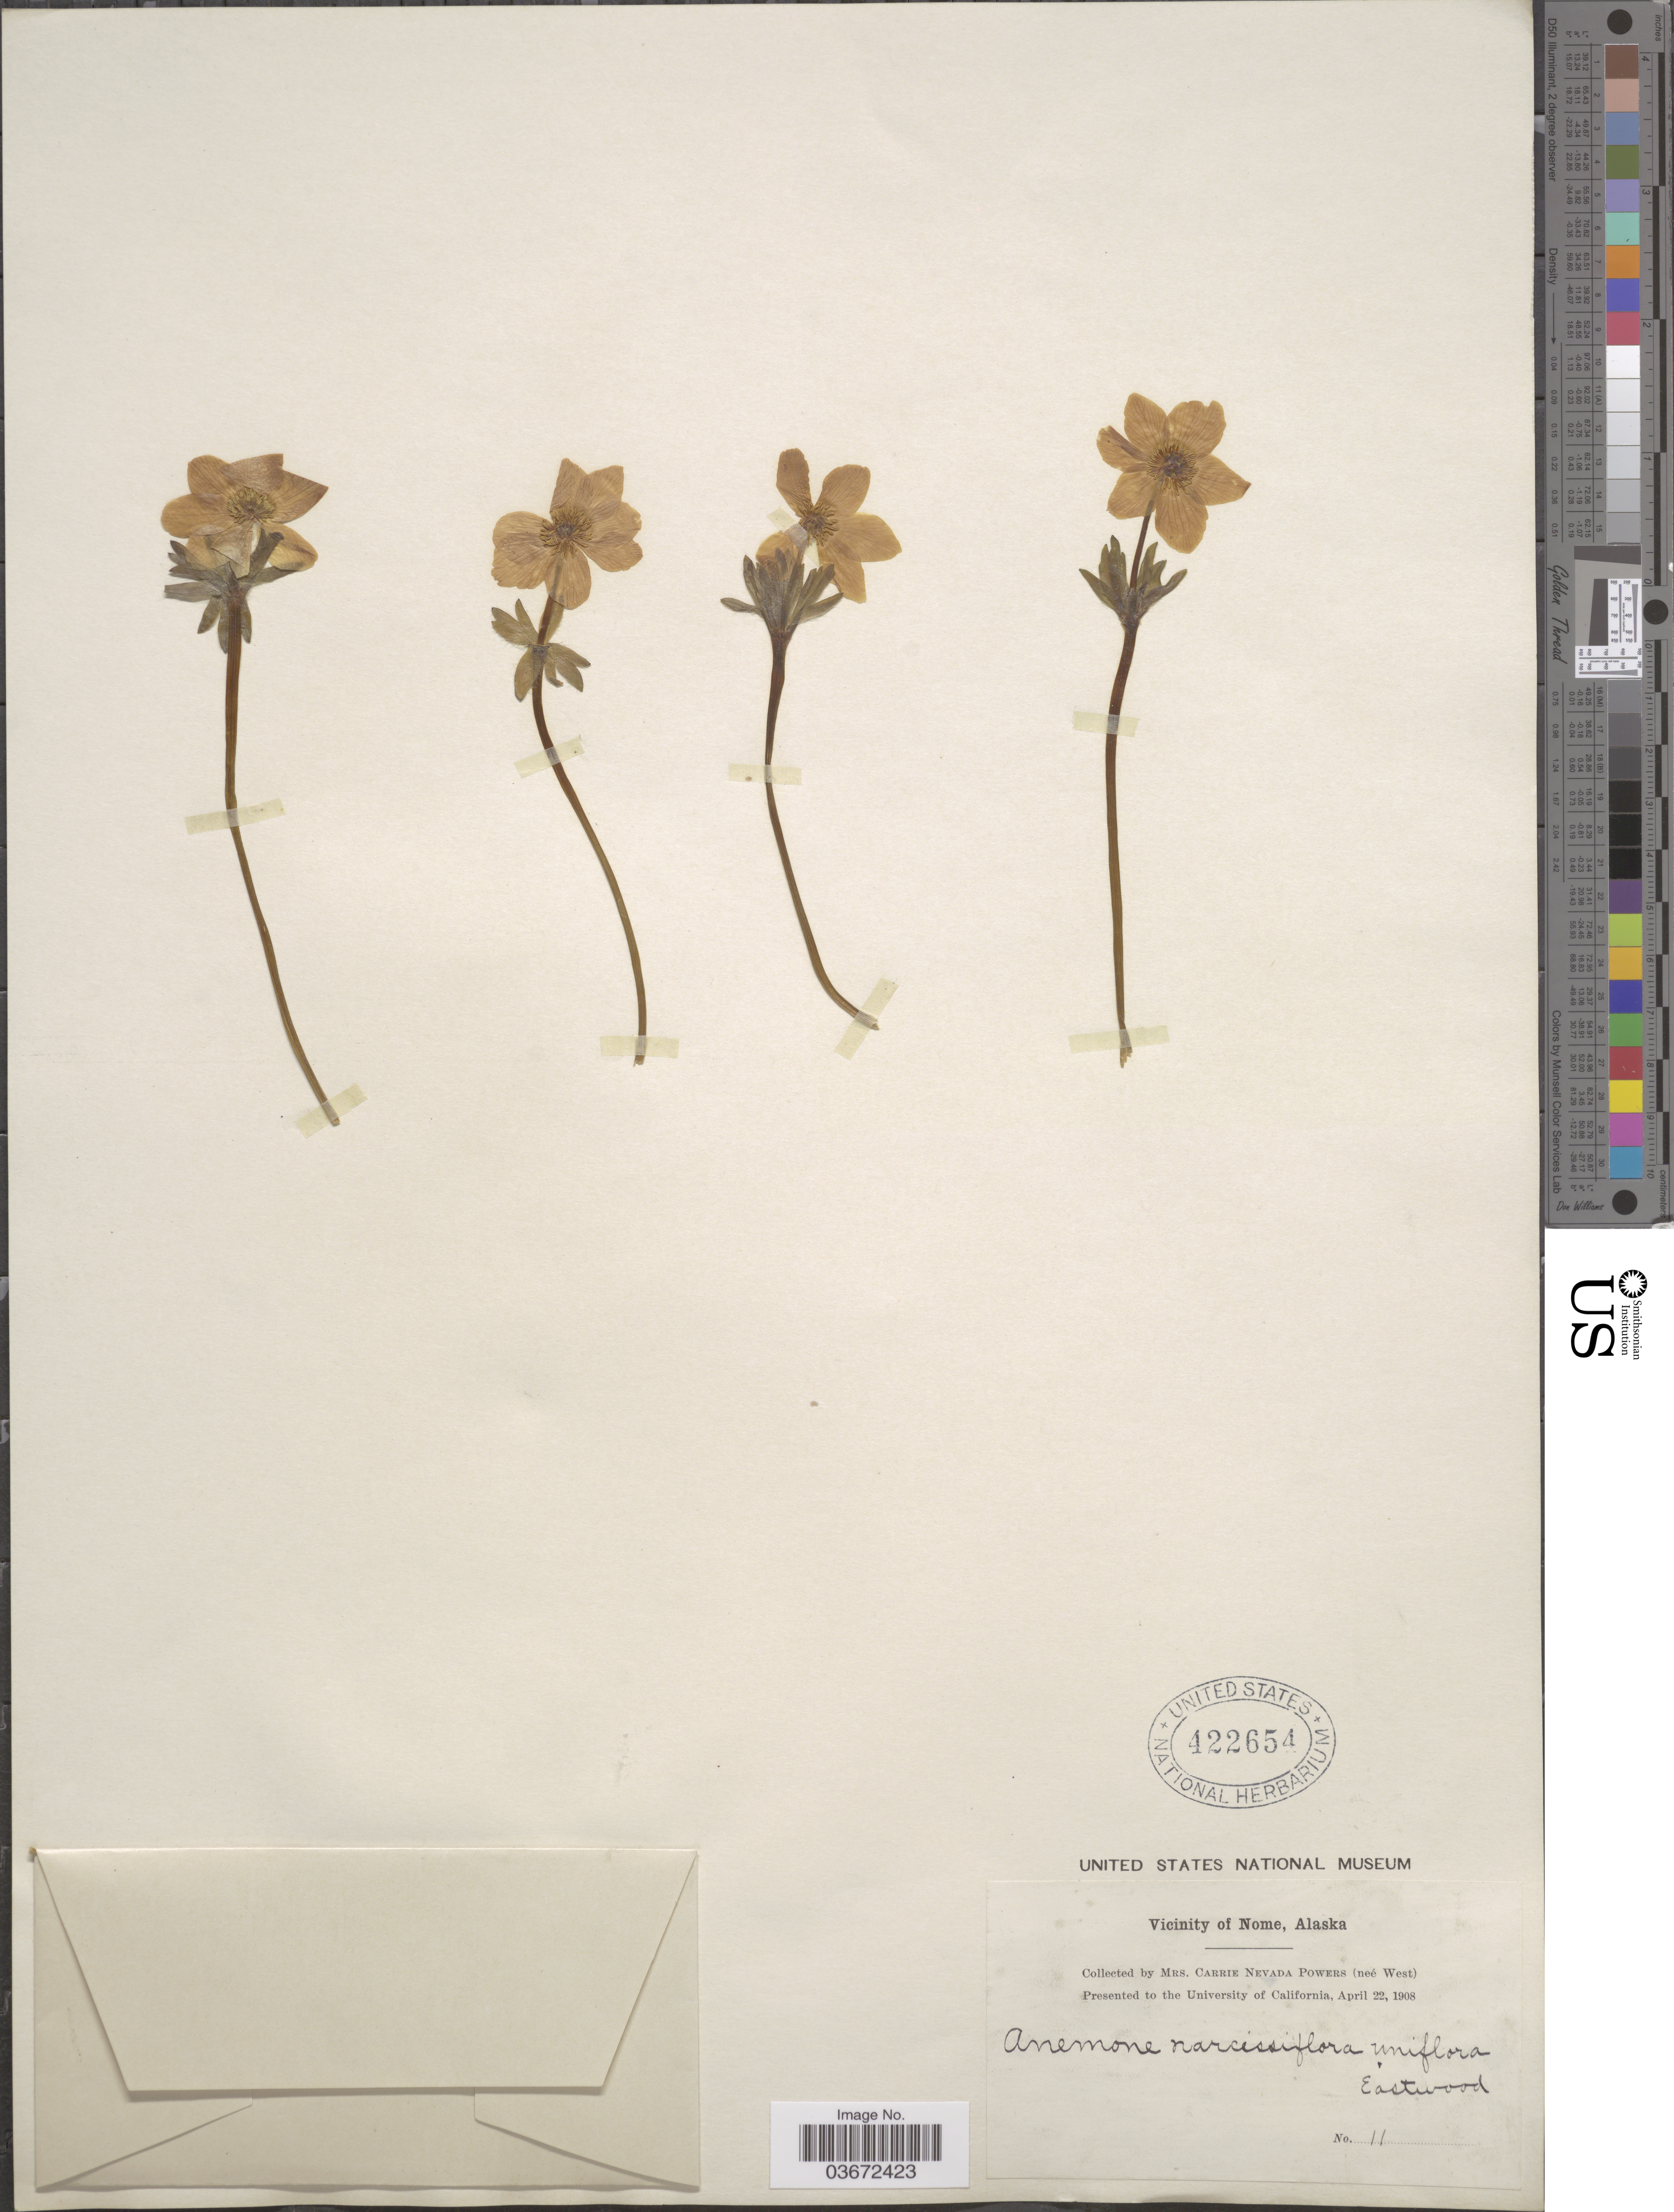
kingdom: Plantae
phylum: Tracheophyta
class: Magnoliopsida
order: Ranunculales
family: Ranunculaceae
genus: Anemone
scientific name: Anemone narcissiflora var. uniflora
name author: Eastw.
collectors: C. Powers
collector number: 11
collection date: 1908-04-22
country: United States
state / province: Alaska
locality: Vicinity of Nome.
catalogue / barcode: US 422654